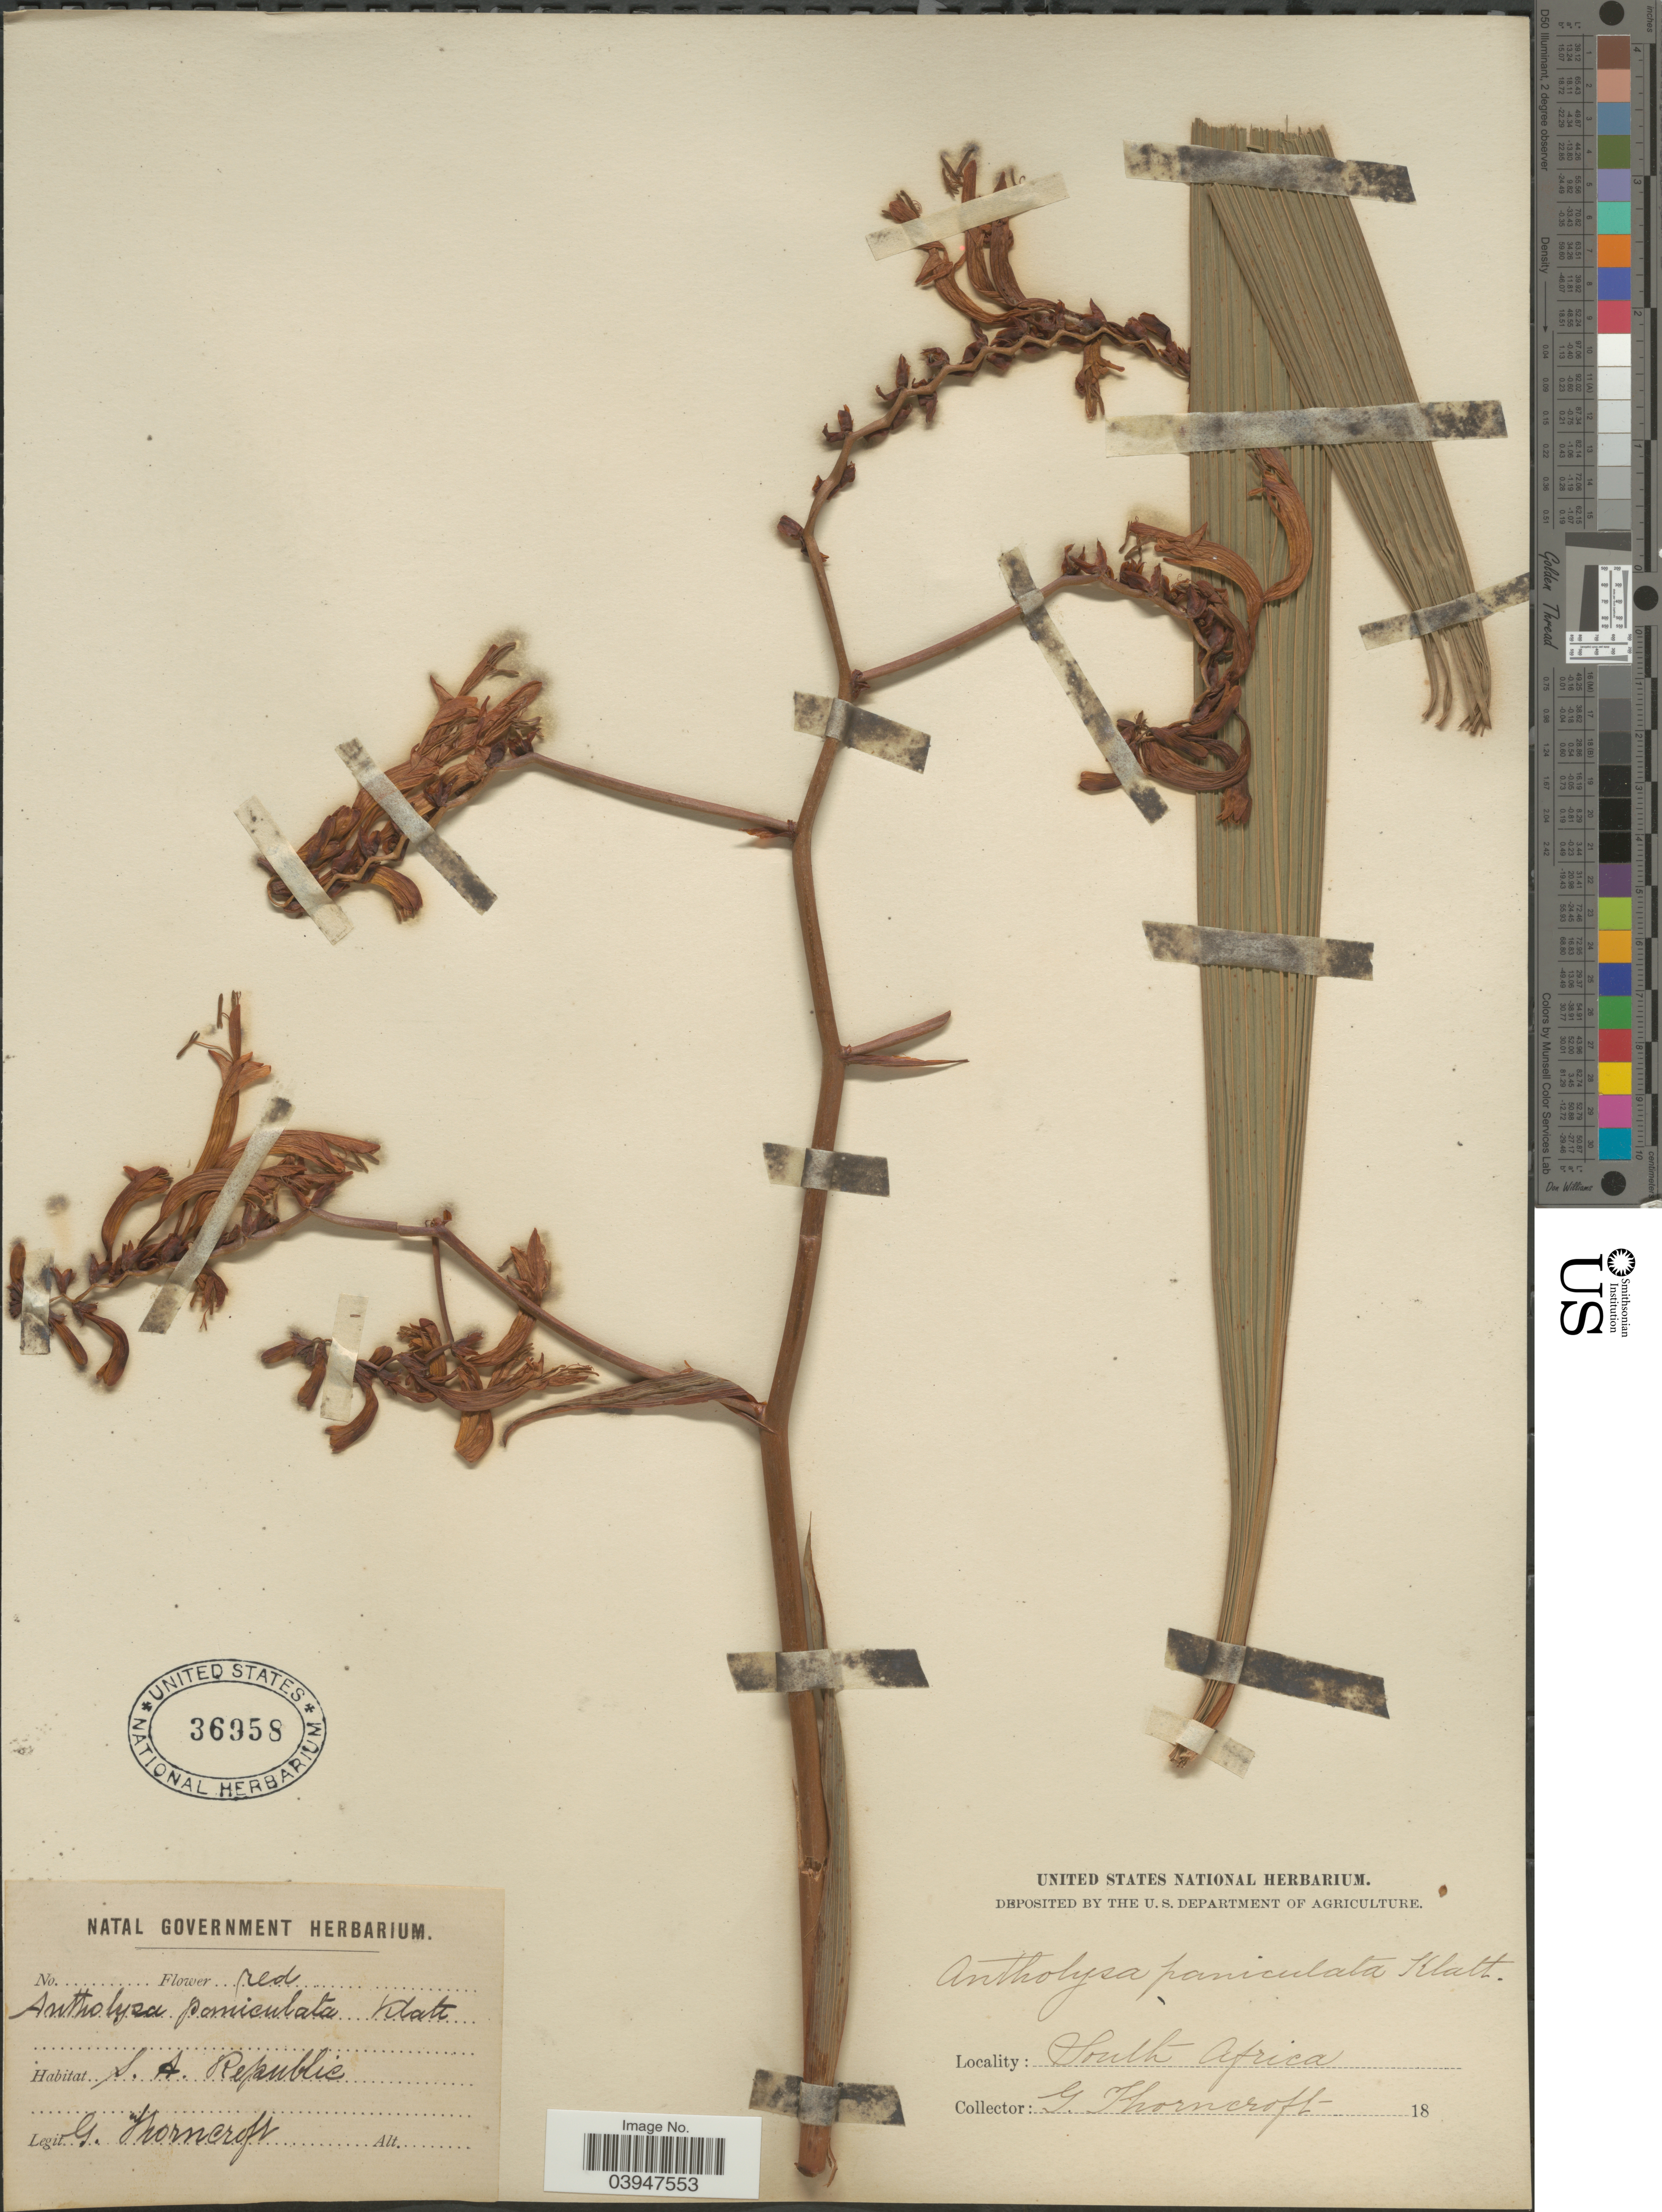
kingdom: Plantae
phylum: Tracheophyta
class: Liliopsida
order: Asparagales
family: Iridaceae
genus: Gladiolus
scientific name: Gladiolus paniculatus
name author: Pers.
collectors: G. Thorncroft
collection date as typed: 18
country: South Africa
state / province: KwaZulu-Natal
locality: S. A. Republic.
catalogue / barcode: US 36958